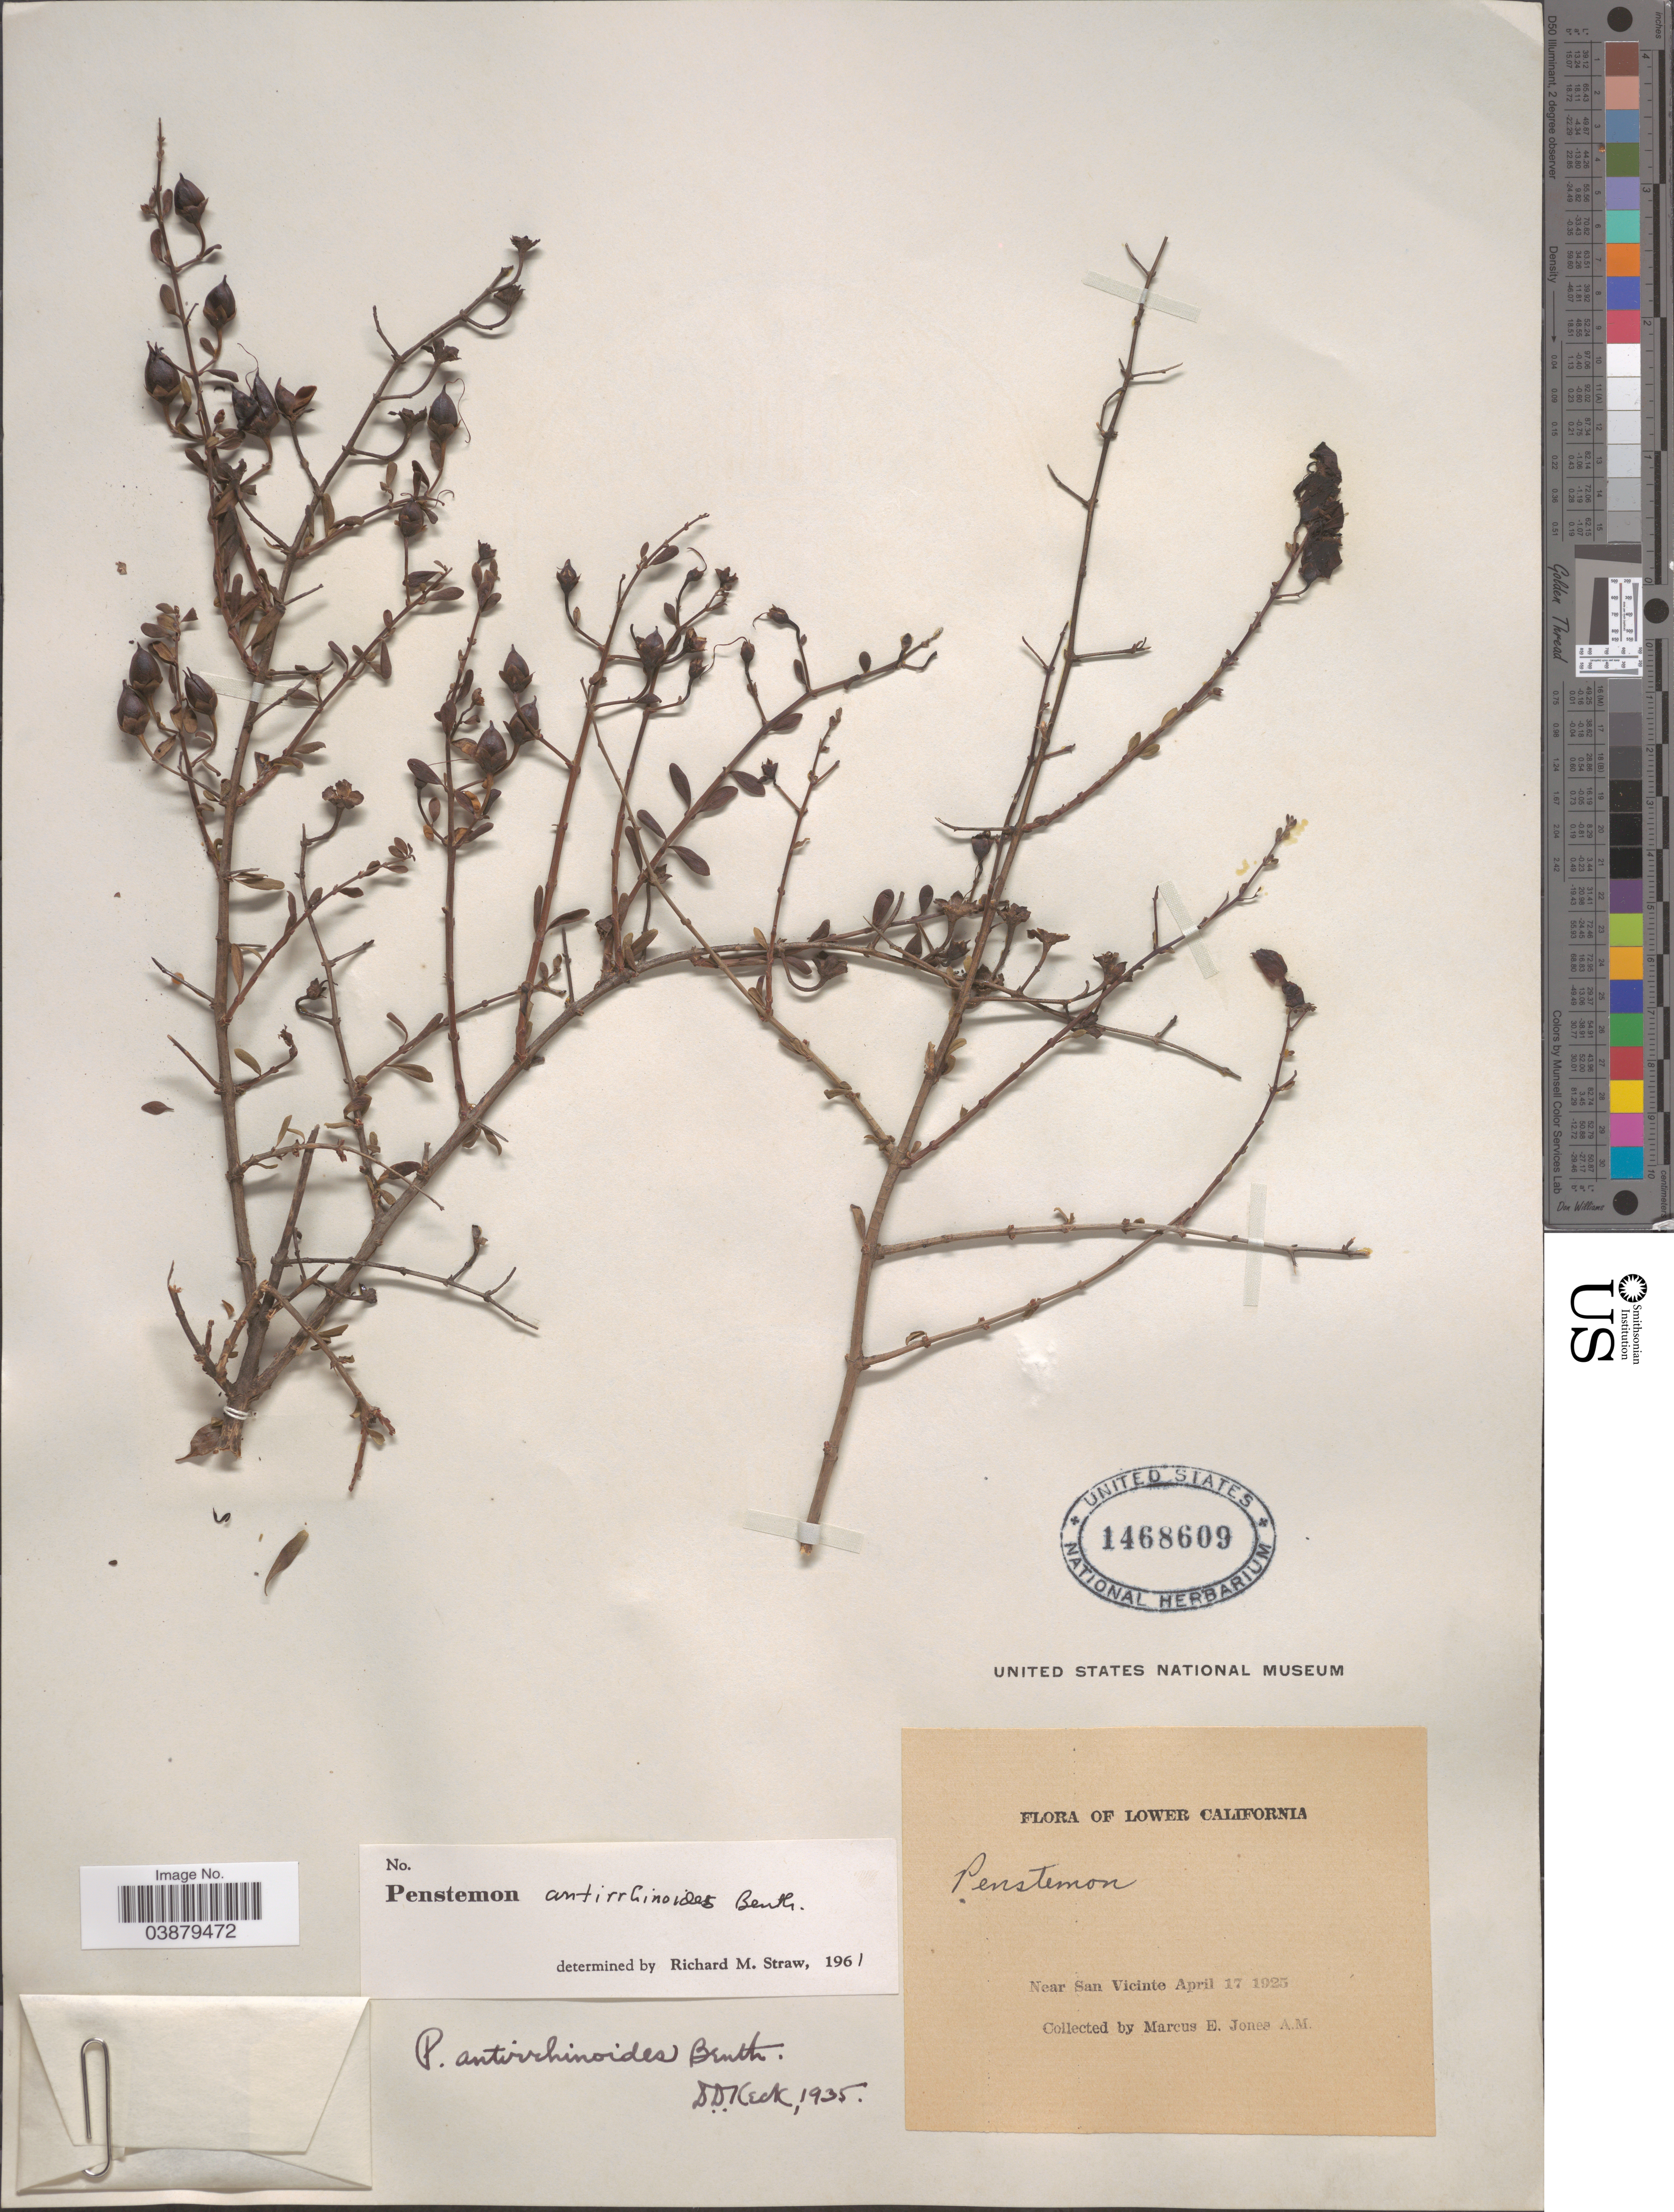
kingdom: Plantae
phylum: Tracheophyta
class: Magnoliopsida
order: Lamiales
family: Plantaginaceae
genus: Penstemon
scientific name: Penstemon antirrhinoides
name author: Benth.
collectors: M. E. Jones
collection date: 1925-04-17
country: Mexico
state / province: Baja California Norte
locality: Lower California. Near San Vicinte.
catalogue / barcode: US 1468609